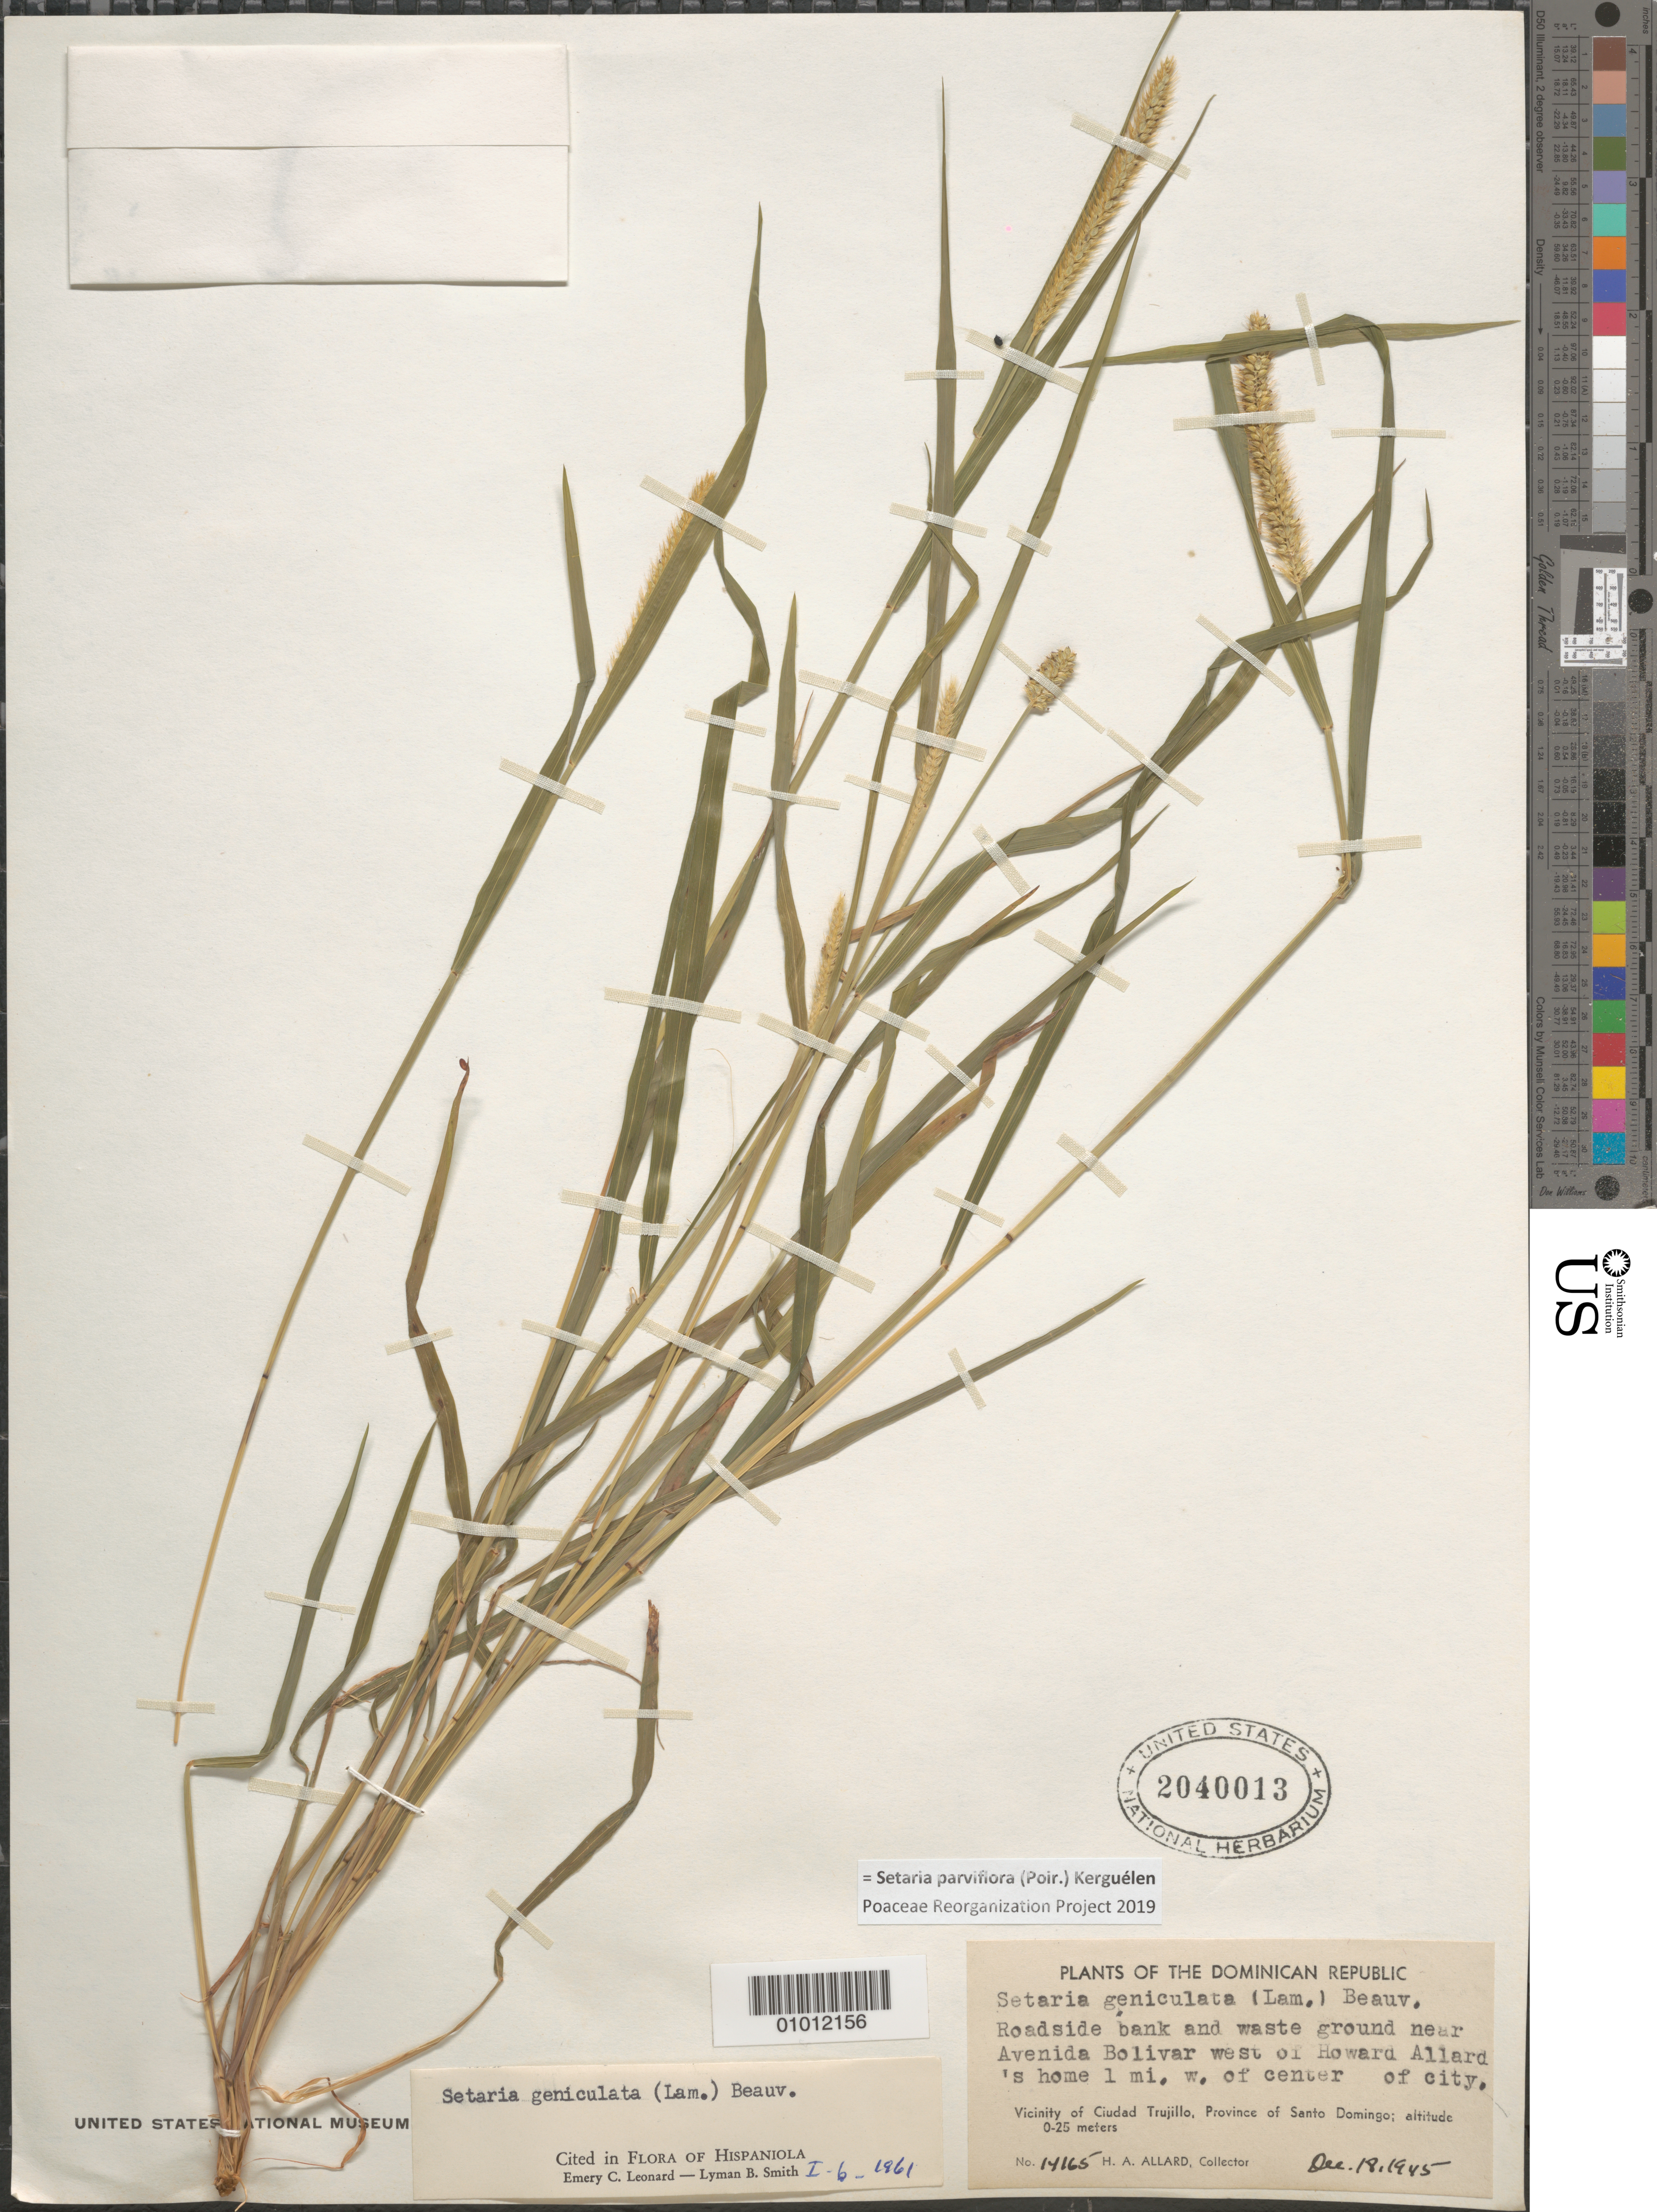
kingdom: Plantae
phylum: Tracheophyta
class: Liliopsida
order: Poales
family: Poaceae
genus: Setaria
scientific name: Setaria parviflora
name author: (Poir.) Kerguélen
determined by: Poaceae Reorganization Project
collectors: H. A. Allard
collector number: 14165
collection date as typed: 18 Dec 1945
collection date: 1945-12-18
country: Dominican Republic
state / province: La Vega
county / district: Santo Domingo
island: Hispaniola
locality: Vicinity of Ciudad Trujillo, Province of Santo Domingo, near Avenida Bolivar W of Howard Allard's home, 1 mile W of center of city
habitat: roadside bank and waste ground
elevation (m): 0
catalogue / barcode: US 2040013